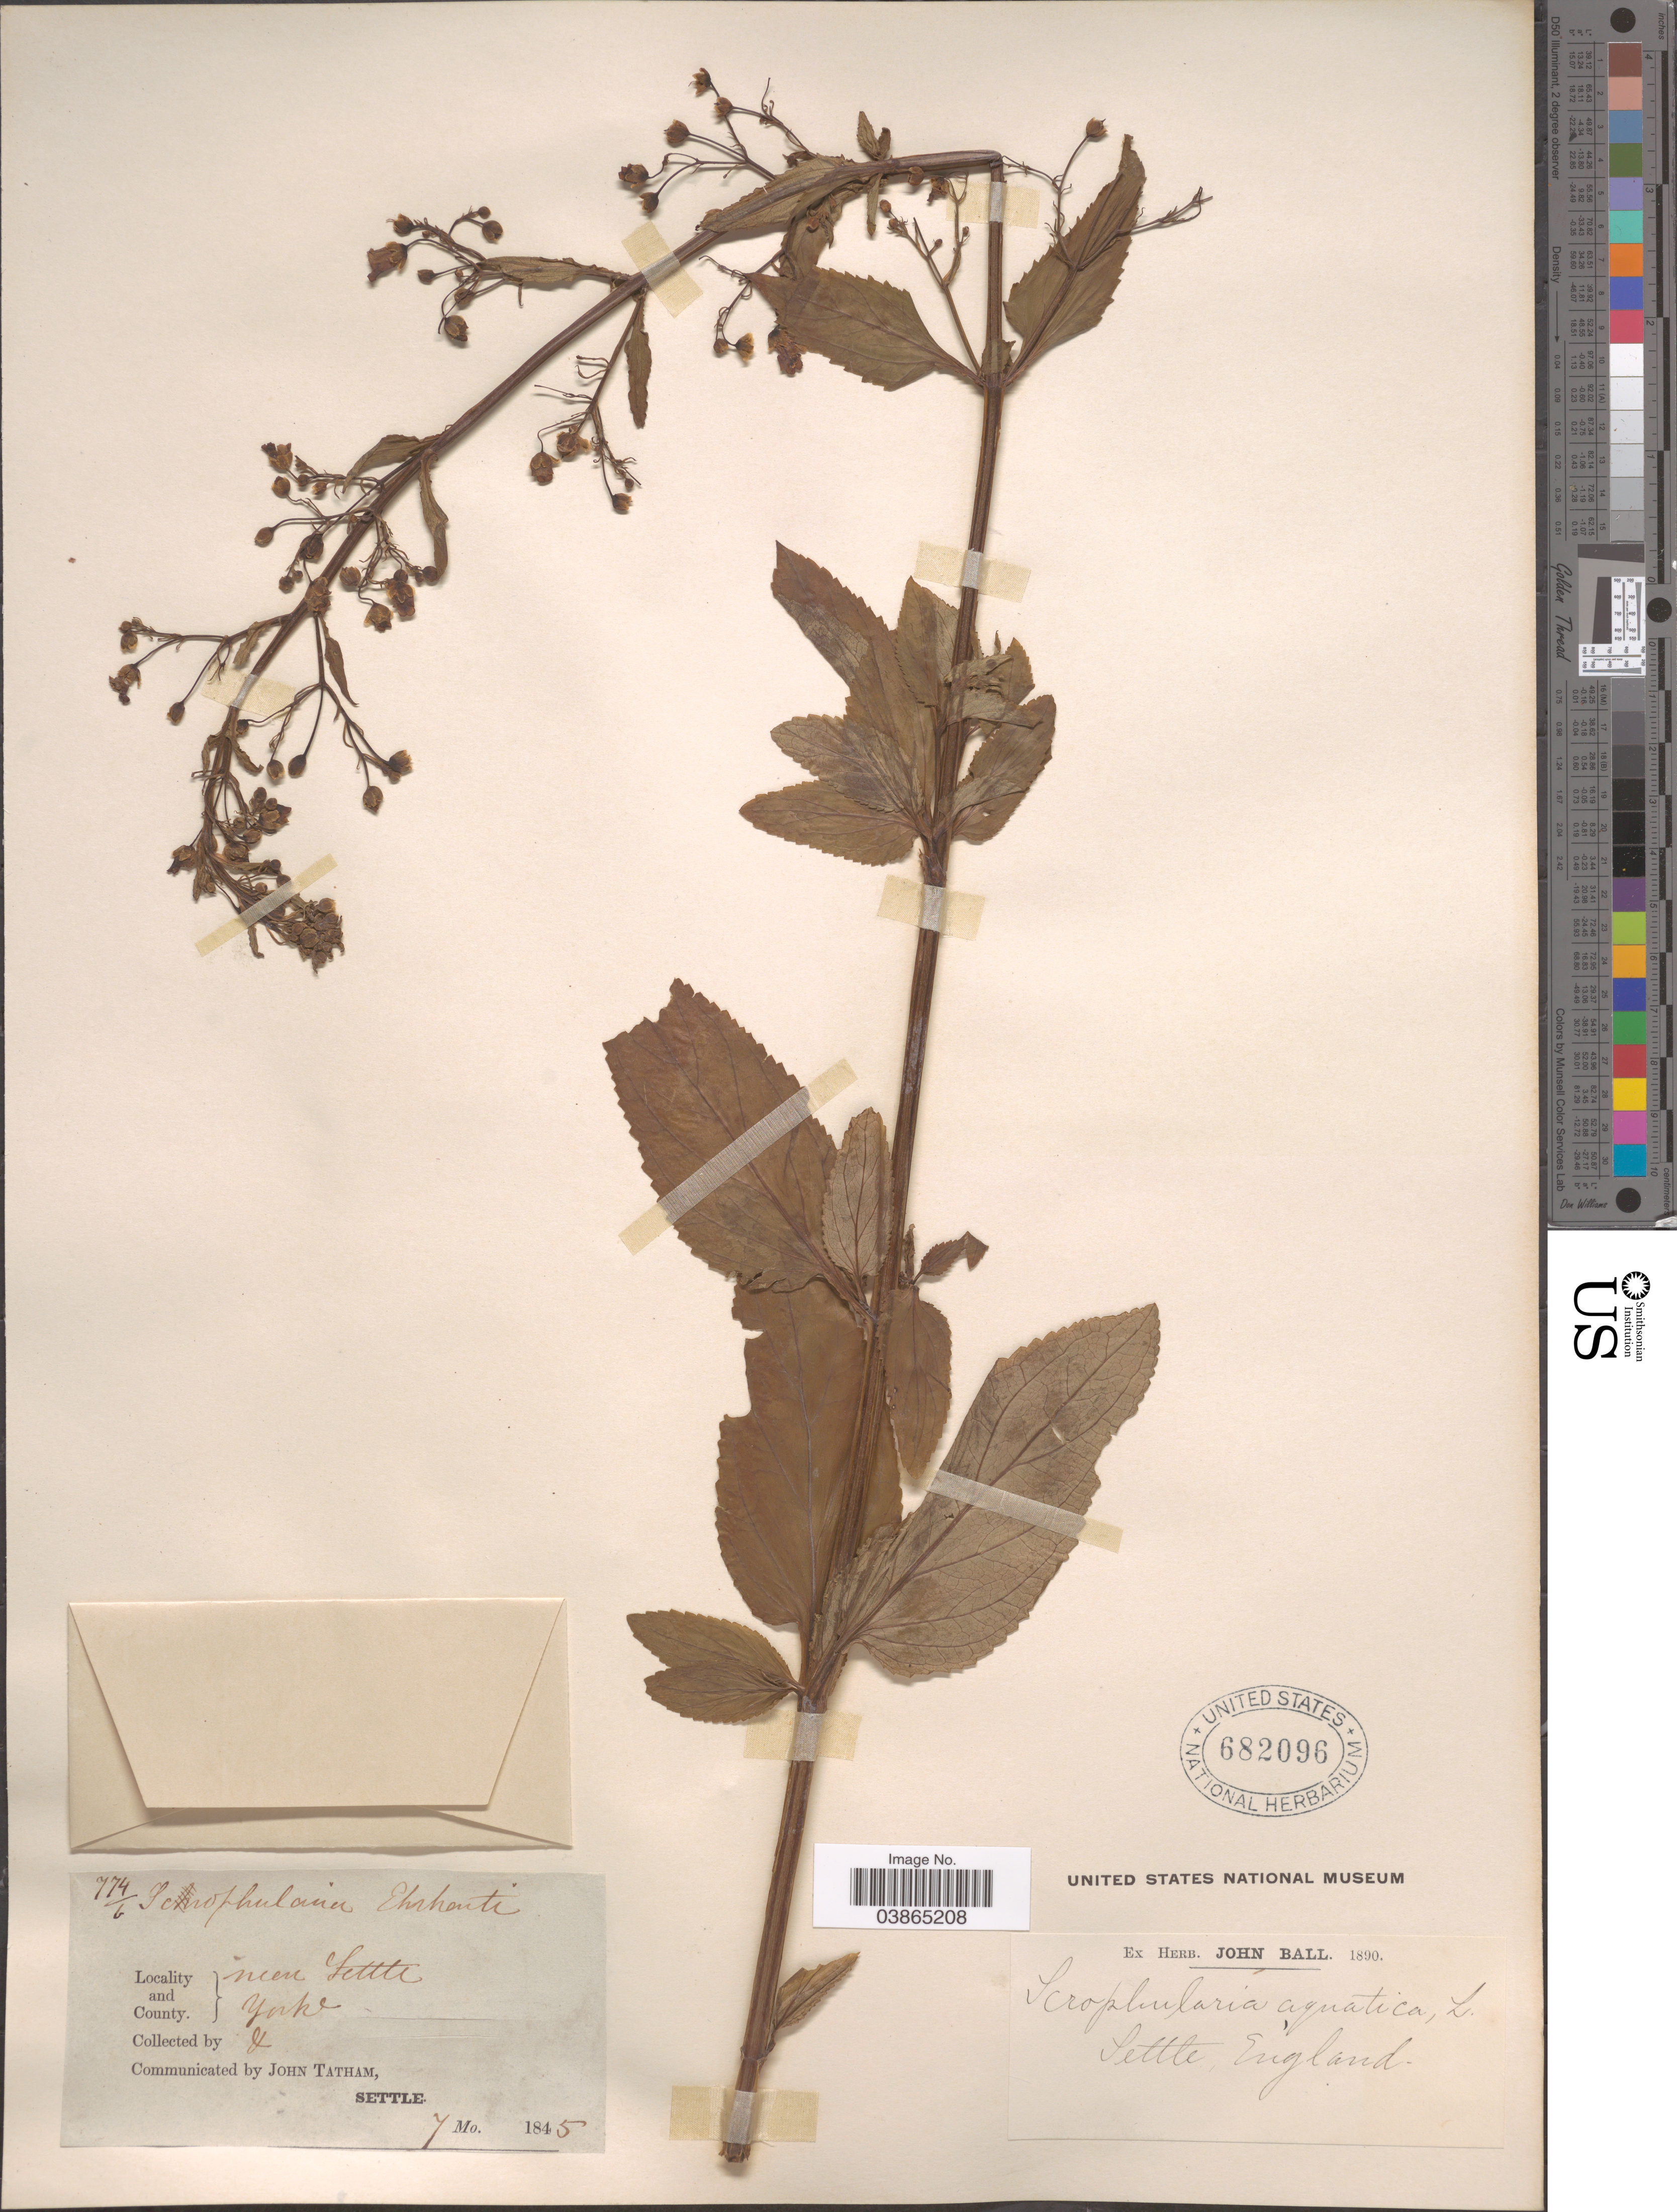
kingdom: Plantae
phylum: Tracheophyta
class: Magnoliopsida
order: Lamiales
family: Scrophulariaceae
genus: Scrophularia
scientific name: Scrophularia aquatica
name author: L.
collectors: J. Tatham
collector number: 774/b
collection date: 1845-07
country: United Kingdom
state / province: England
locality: Near Settle. County York.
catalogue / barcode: US 682096